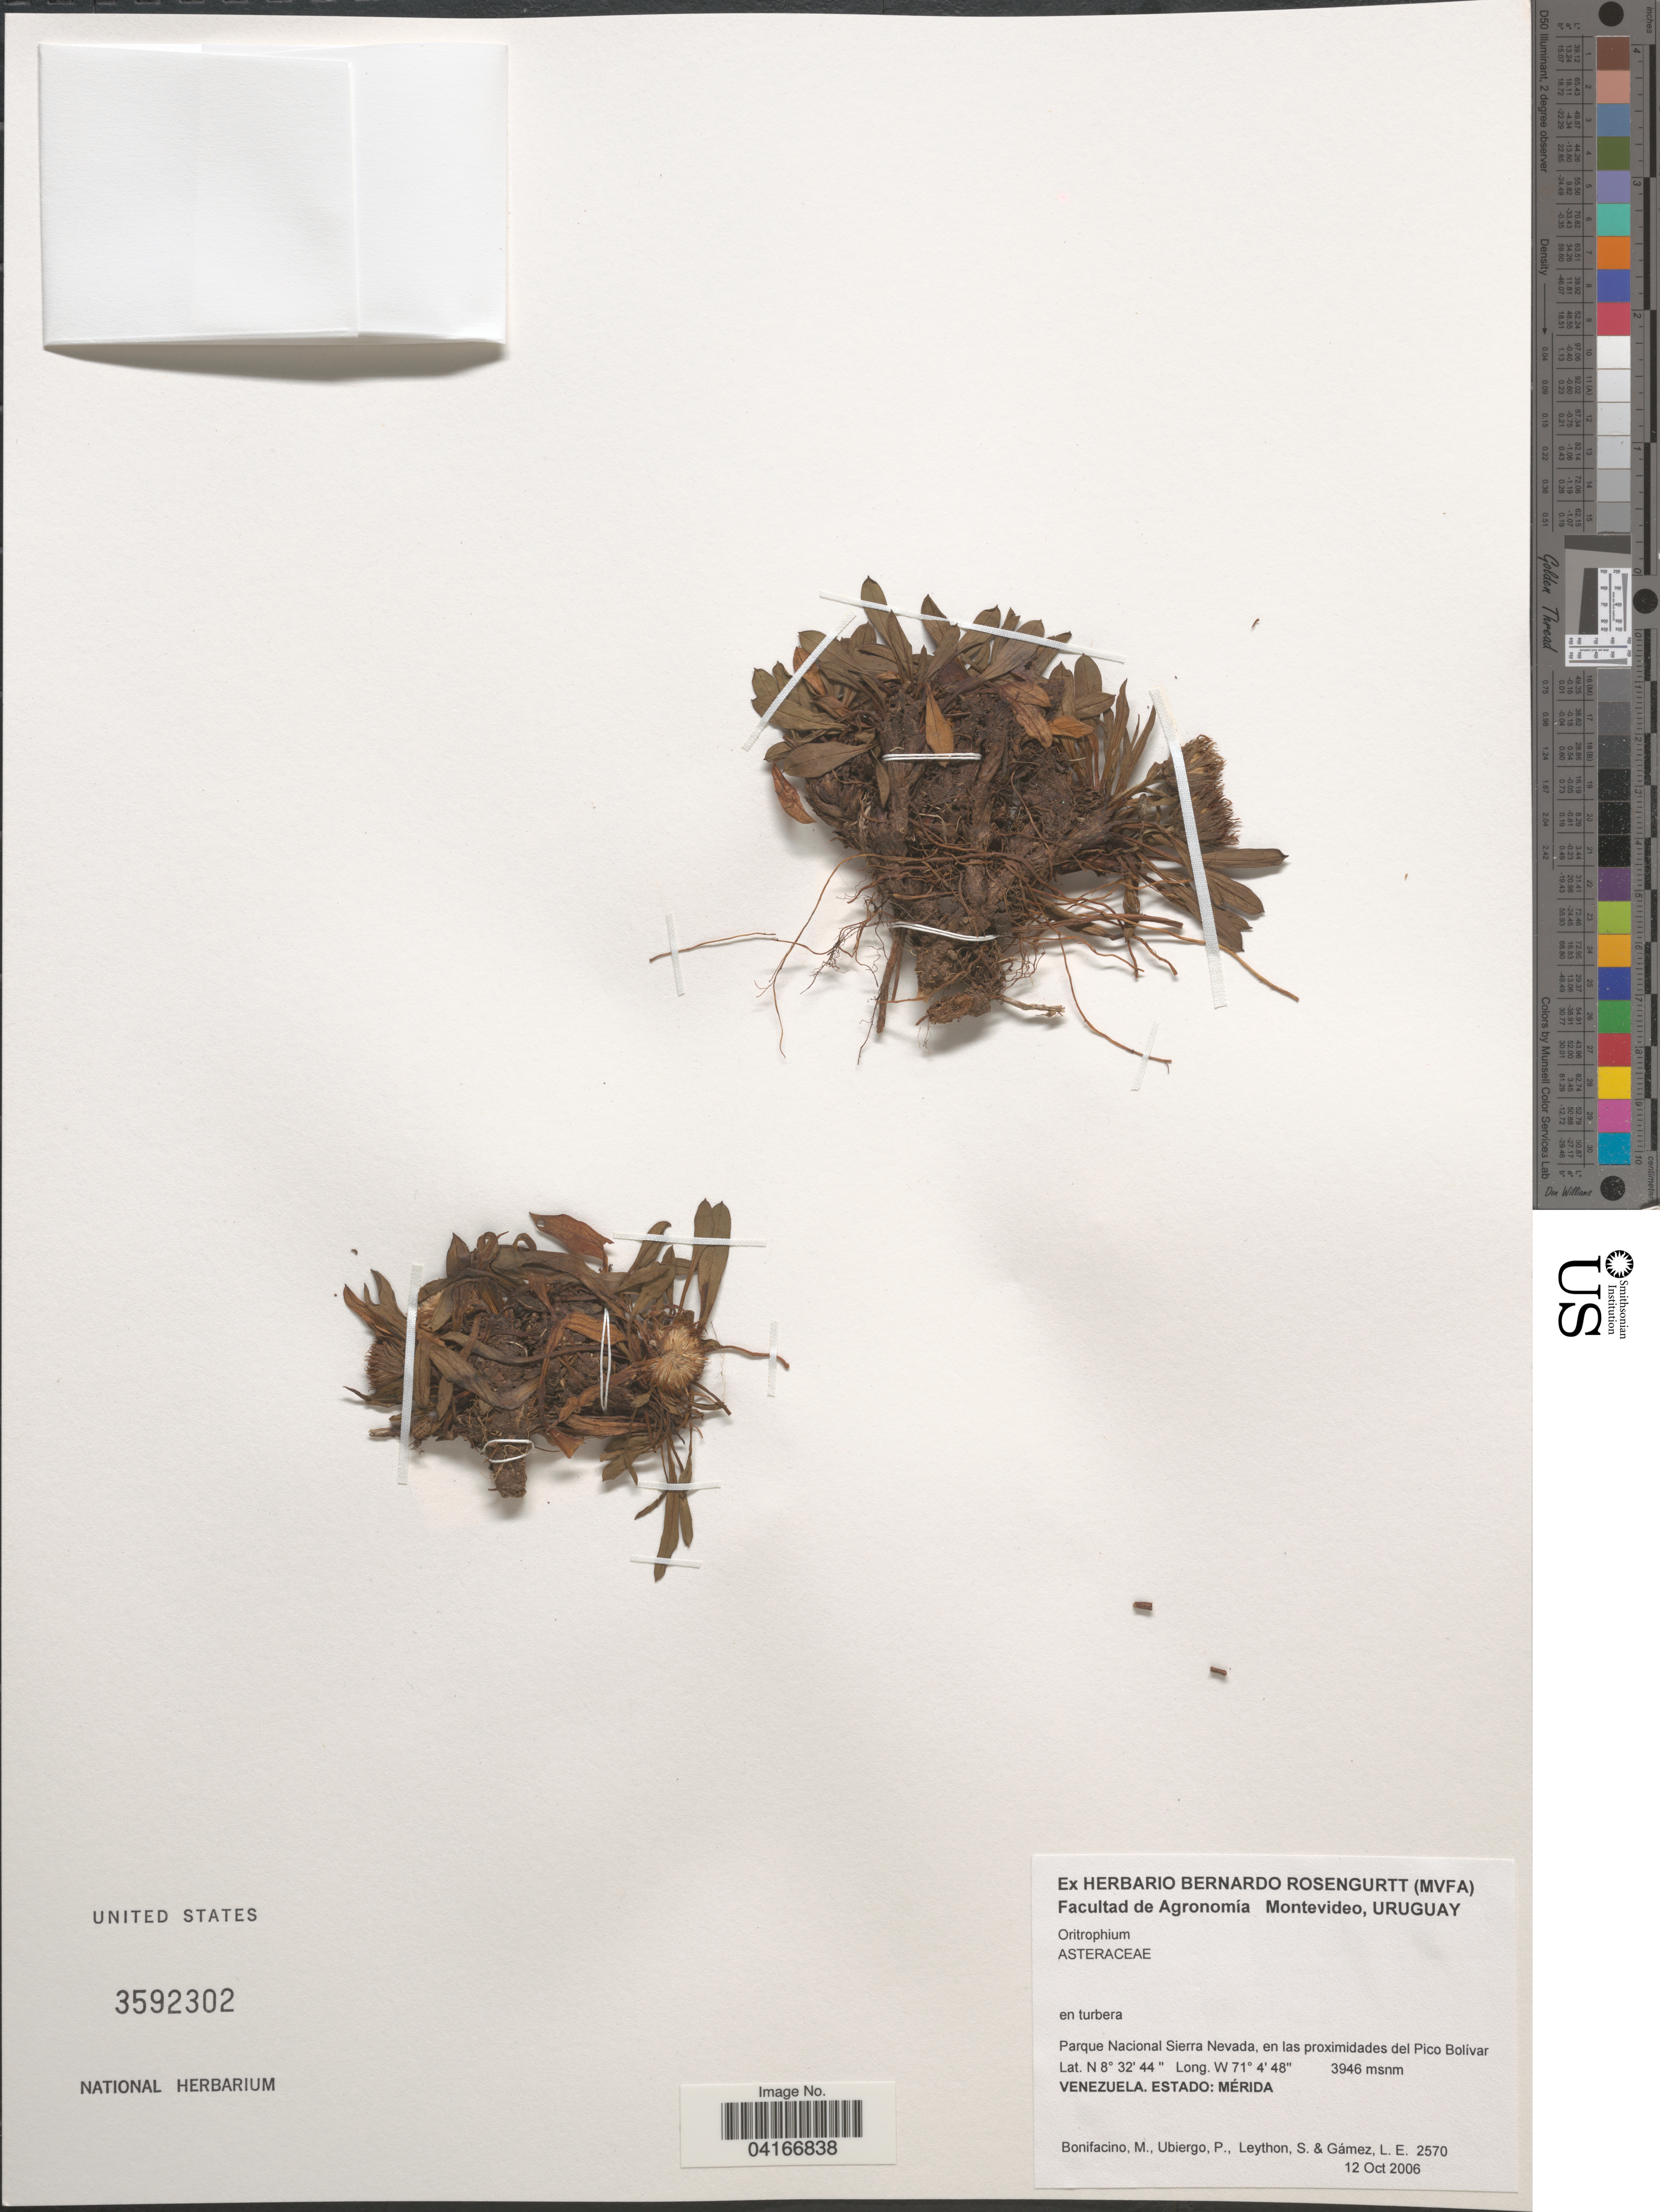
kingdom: Plantae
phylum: Tracheophyta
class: Magnoliopsida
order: Asterales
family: Asteraceae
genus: Oritrophium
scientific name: Oritrophium sp.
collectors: M. Bonifacino, P. Ubiergo, S. Leython & L. Gamez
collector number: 2570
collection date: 2006-10-12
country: Venezuela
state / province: Merida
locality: Parque Nacional Sierra Nevada, en las proximidades del Pico Bolívar.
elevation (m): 3946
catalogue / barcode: US 3592302